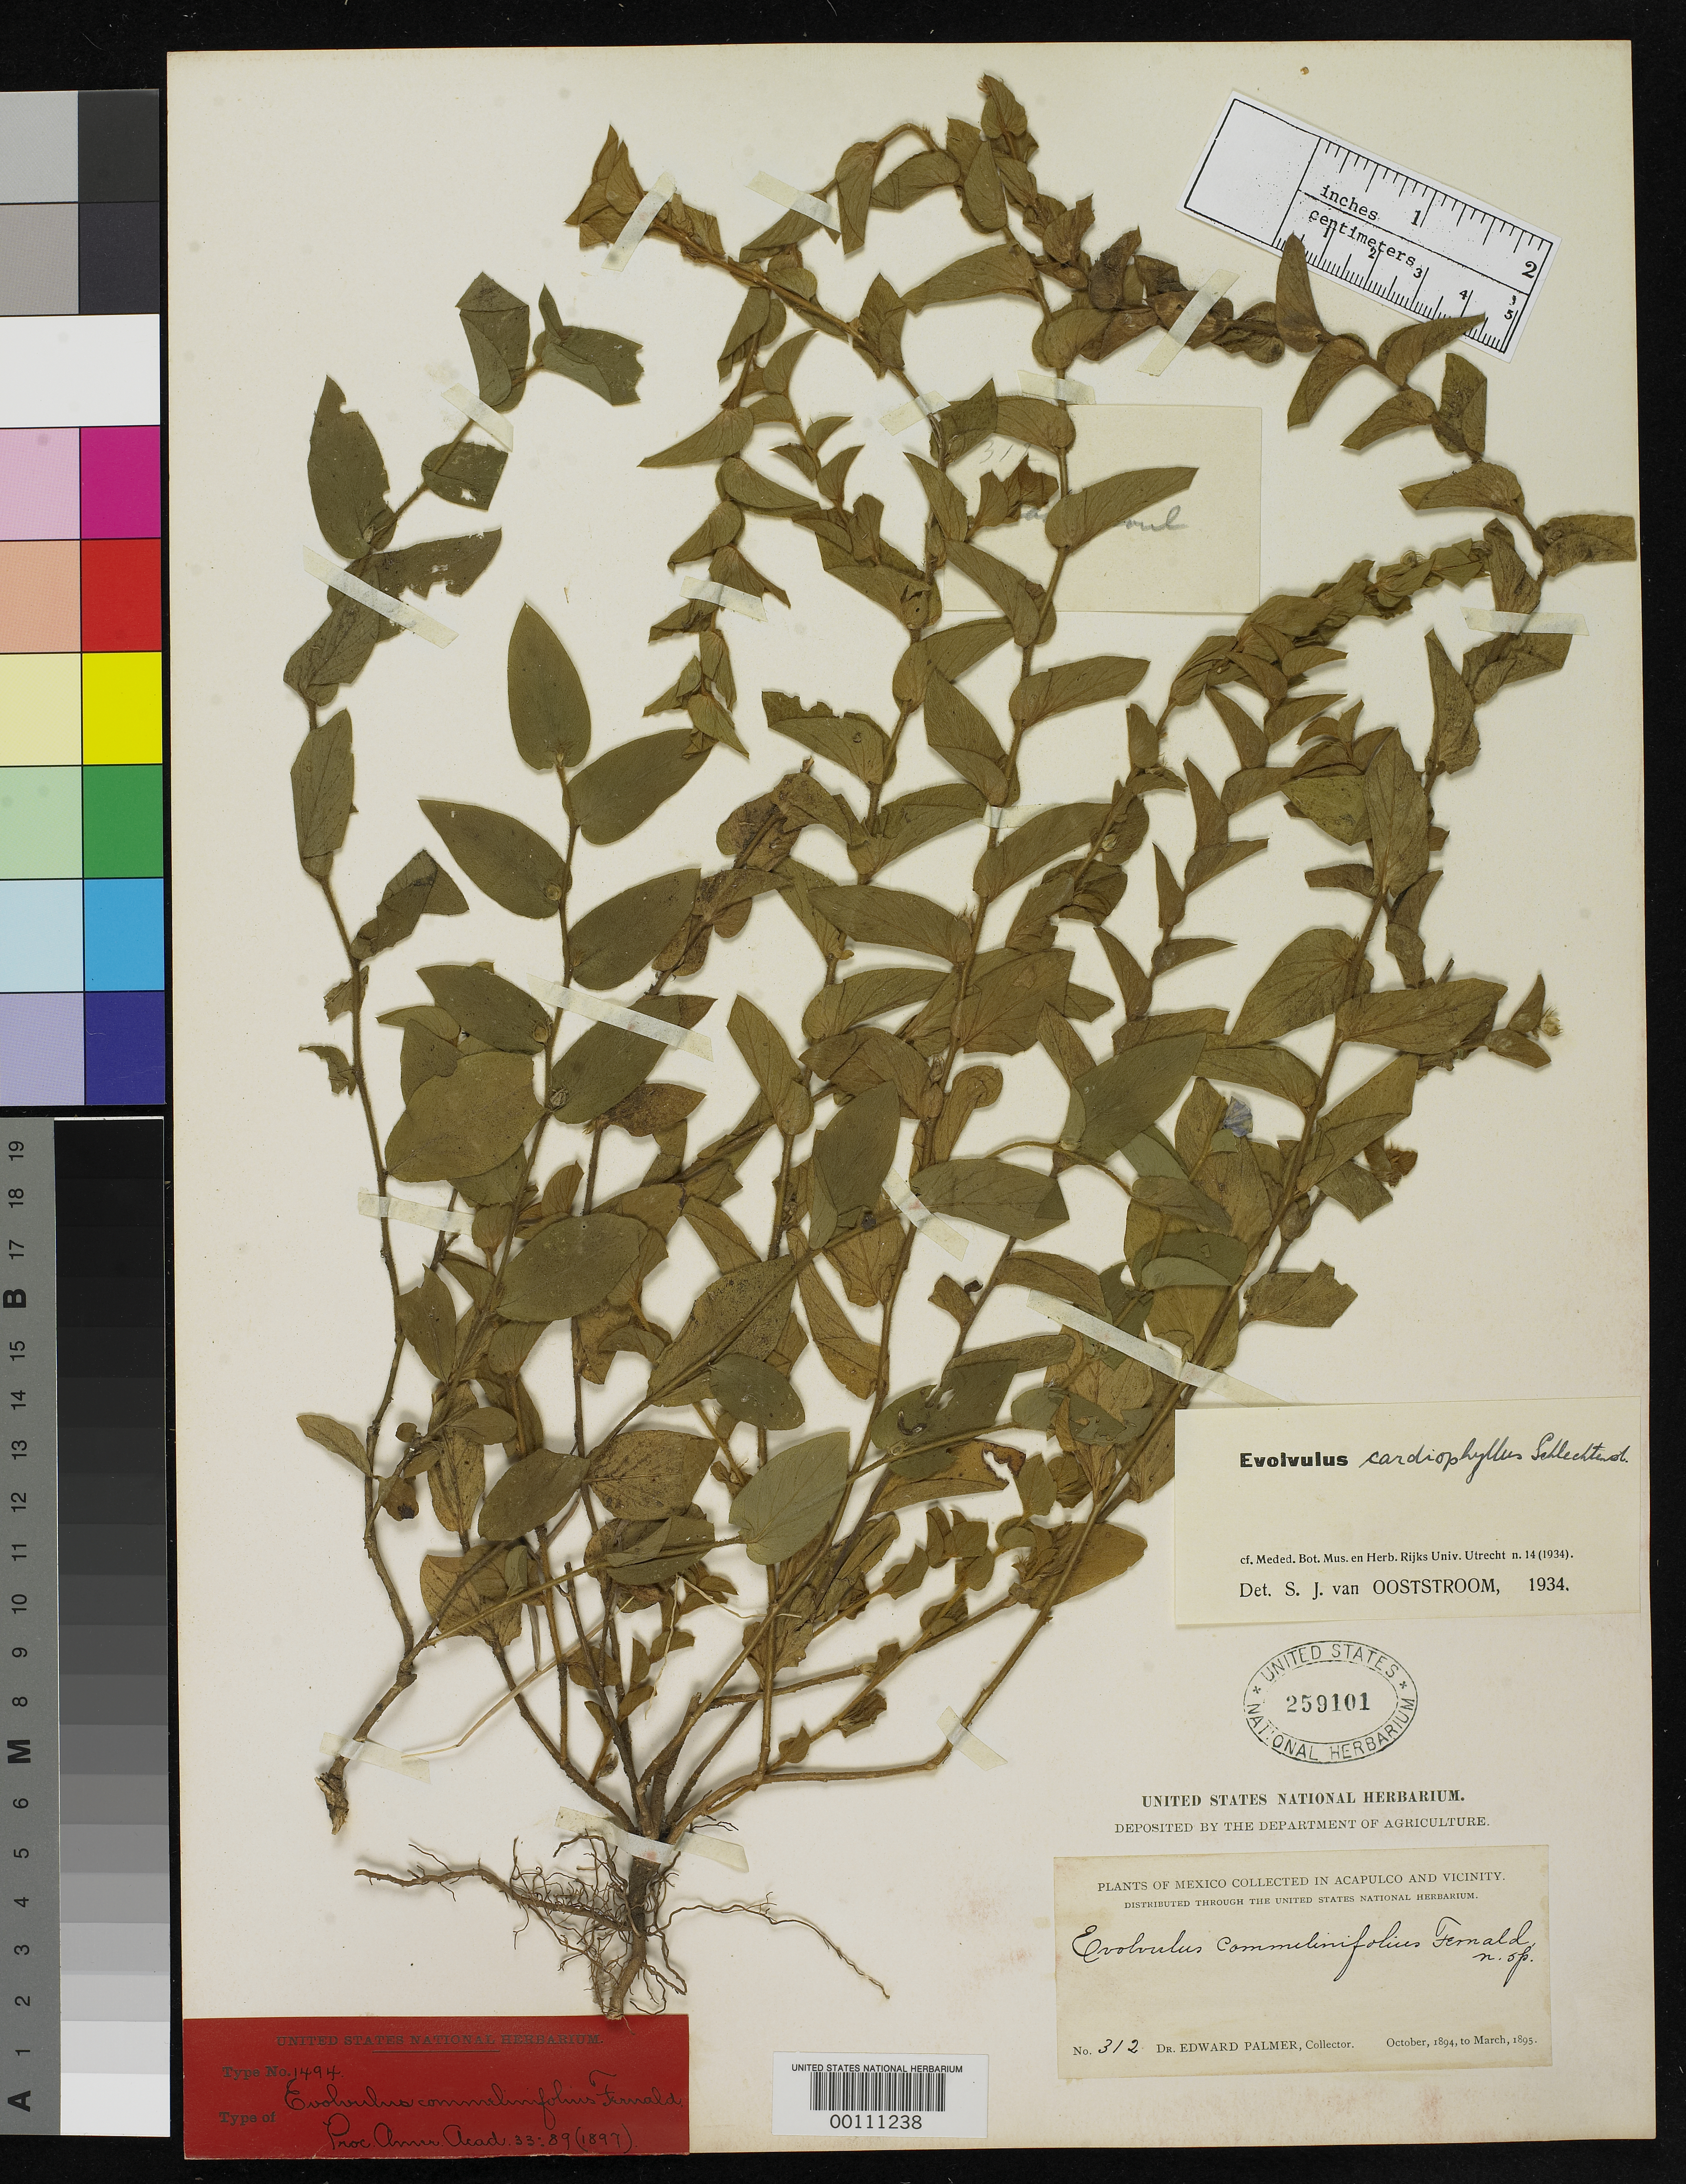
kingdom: Plantae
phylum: Tracheophyta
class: Magnoliopsida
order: Solanales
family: Convolvulaceae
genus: Evolvulus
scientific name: Evolvulus commelinifolius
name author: Fernald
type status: Isotype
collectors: E. Palmer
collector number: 312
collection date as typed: Oct 1894 to -- Mar 1895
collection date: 1894-10/1895-03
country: Mexico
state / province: Guerrero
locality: Acapulco.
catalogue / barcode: US 259101